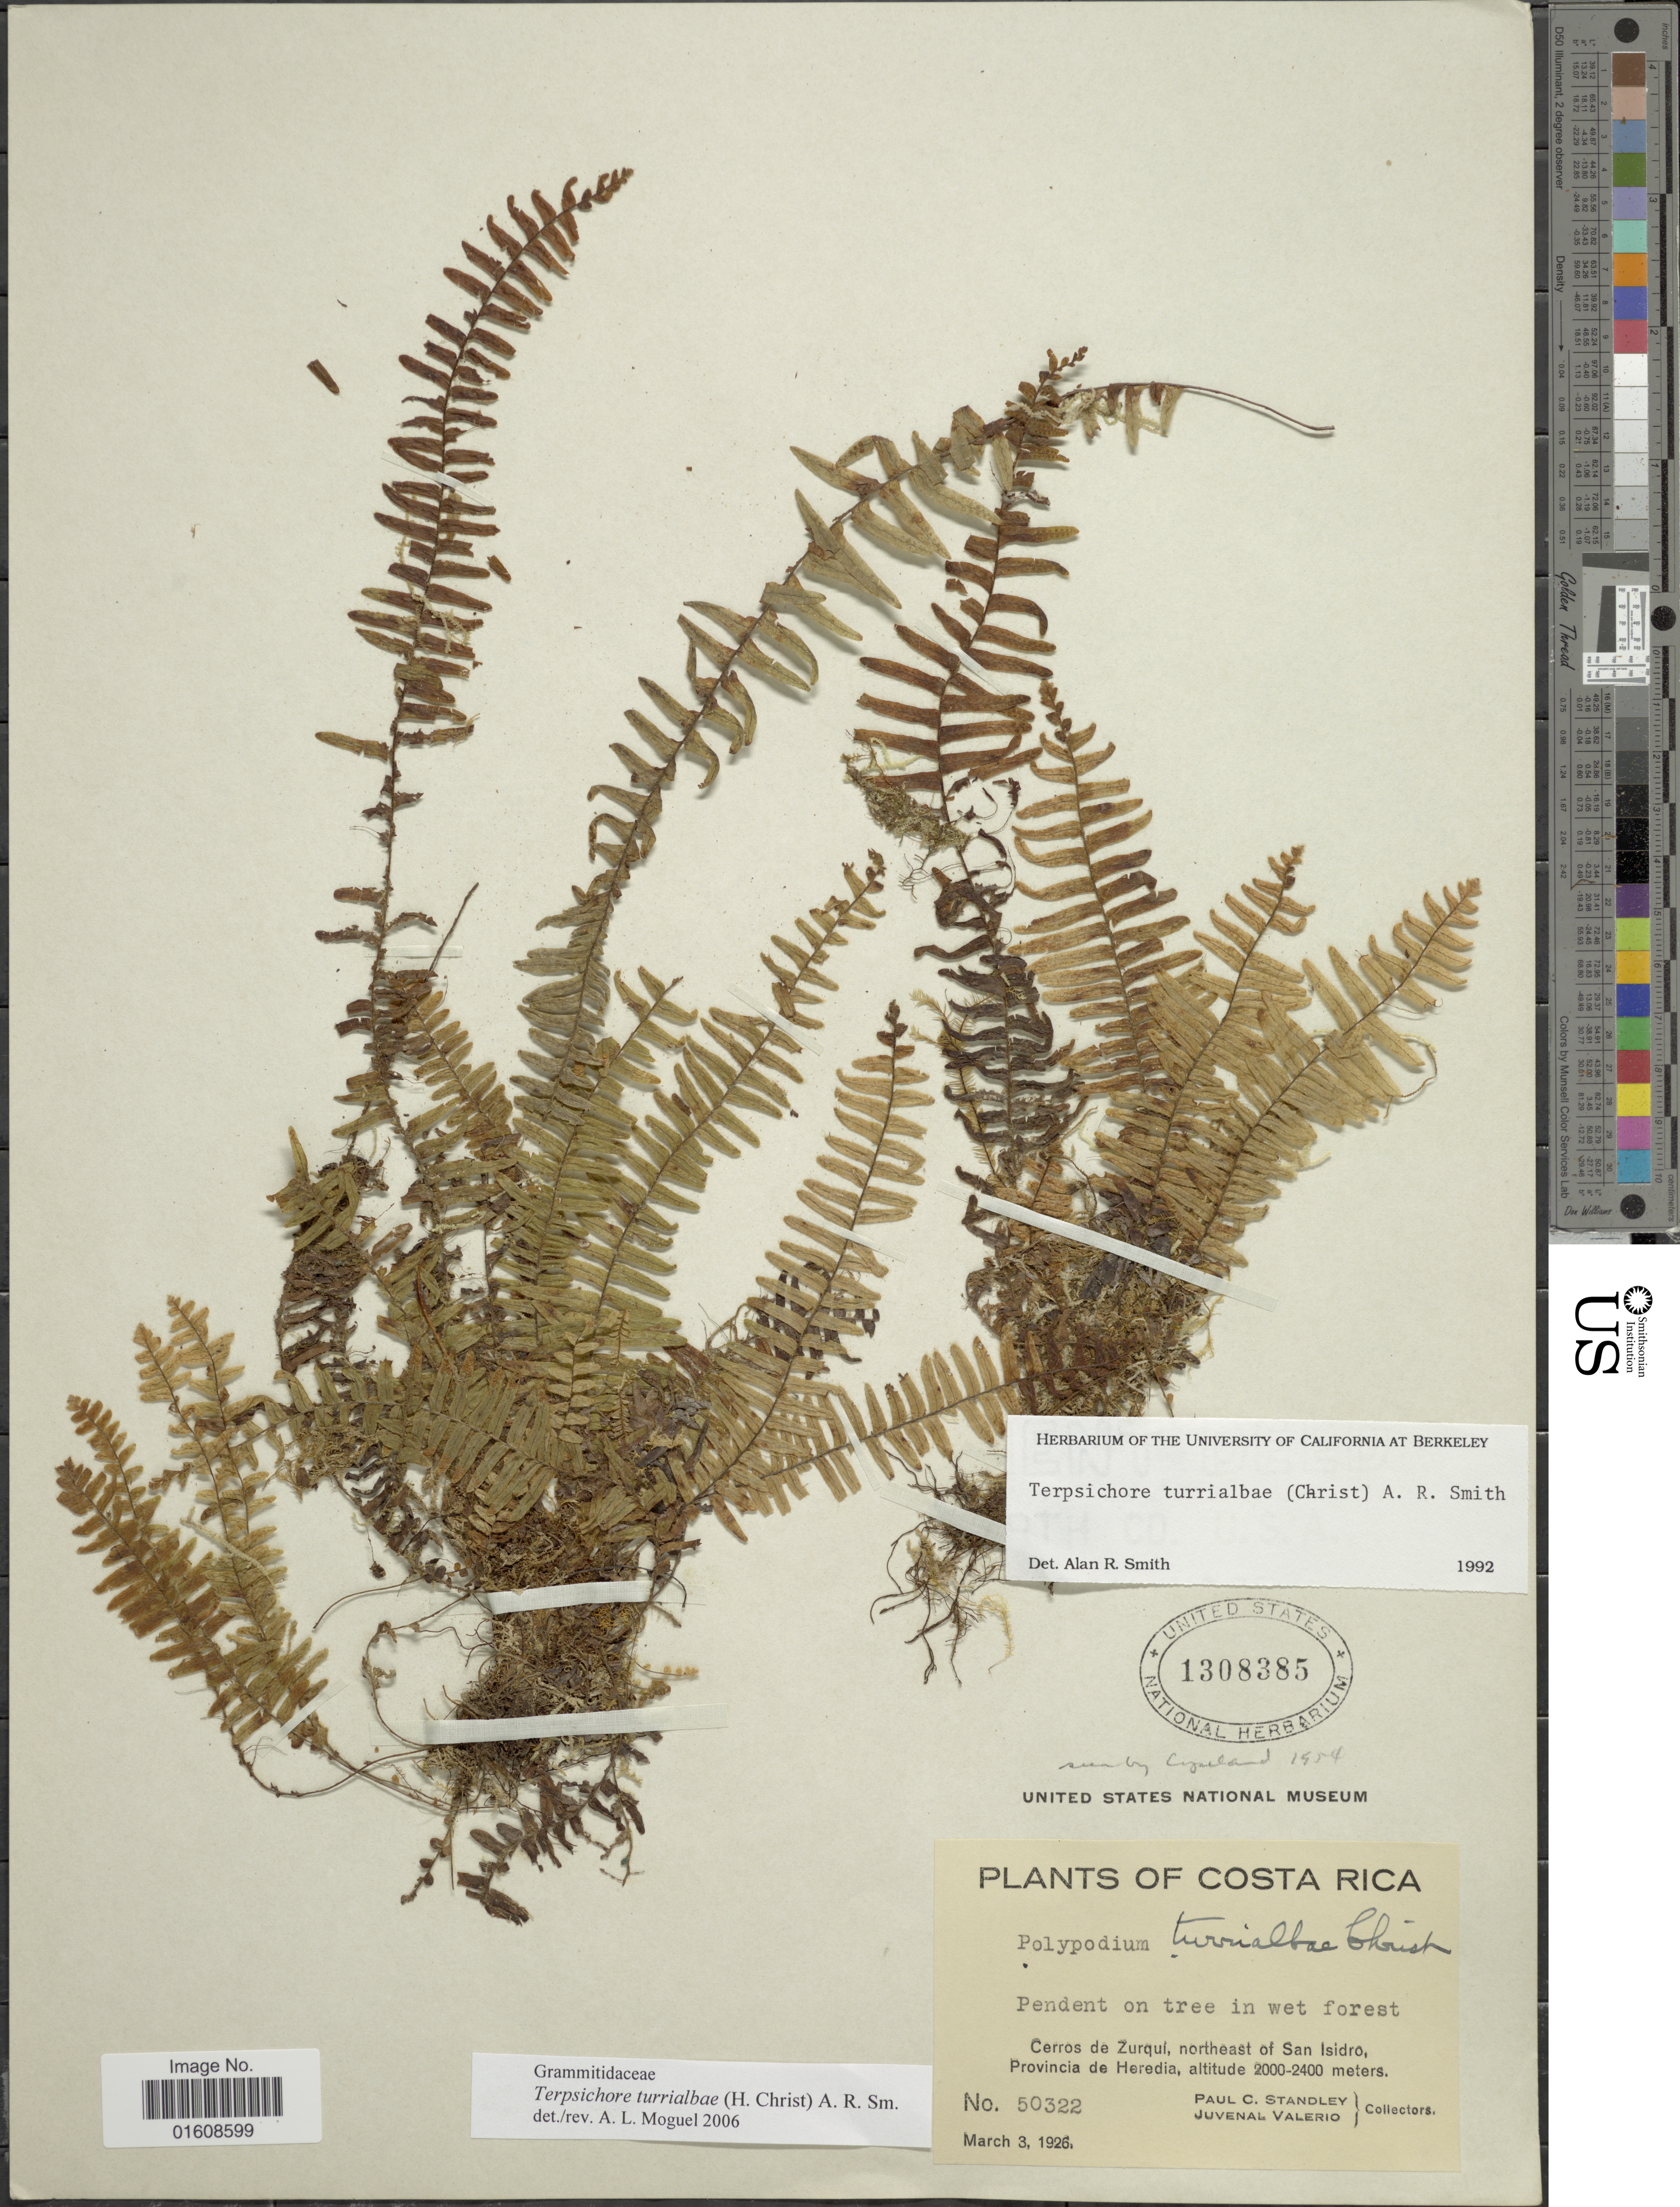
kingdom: Plantae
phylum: Tracheophyta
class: Polypodiopsida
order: Polypodiales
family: Polypodiaceae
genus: Alansmia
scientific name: Alansmia turrialbae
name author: (Christ) Moguel & M. Kessler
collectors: P. C. Standley & J. Valerio R.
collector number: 50322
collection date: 1926-03-03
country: Costa Rica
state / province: Heredia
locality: Cerros de Zurquí, northeast of San Isidro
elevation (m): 2000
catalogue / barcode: US 1308385